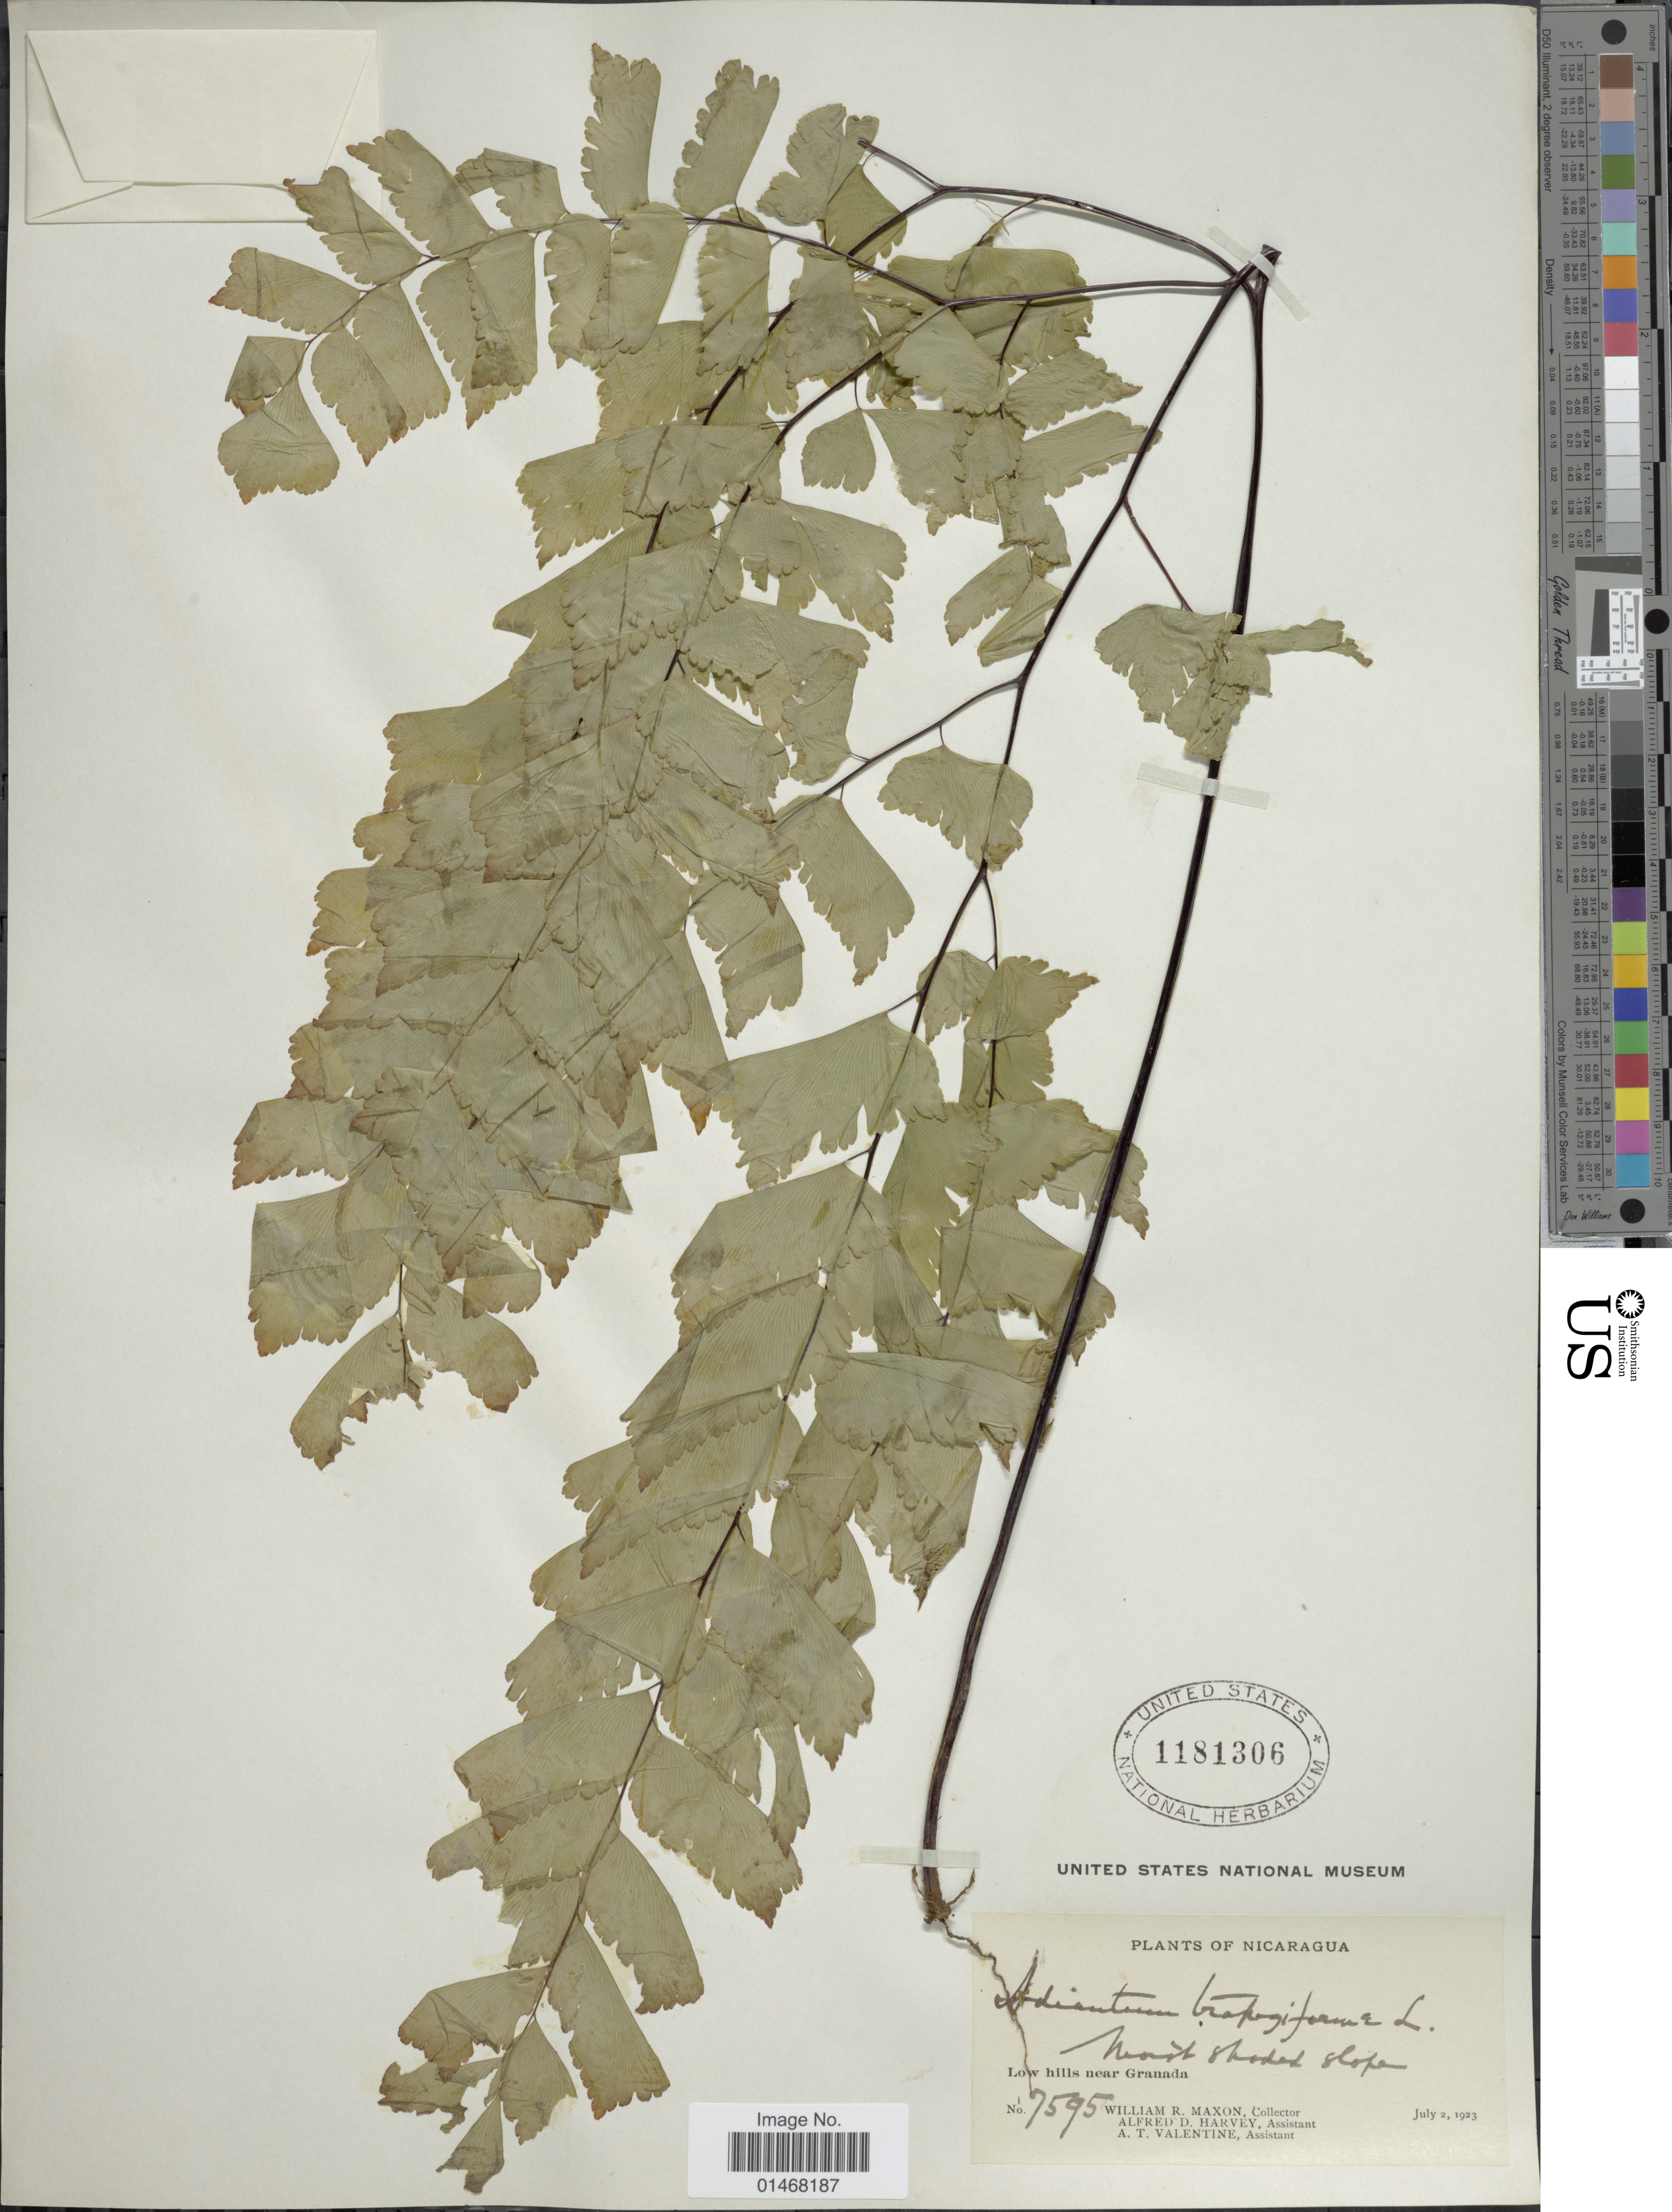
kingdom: Plantae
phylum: Tracheophyta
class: Polypodiopsida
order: Polypodiales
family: Pteridaceae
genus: Adiantum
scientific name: Adiantum trapeziforme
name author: L.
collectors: W. R. Maxon, A. D. Harvey & A. Valentine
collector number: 7595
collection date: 1923-07-02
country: Nicaragua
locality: Low hills near Granada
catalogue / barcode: US 1181306